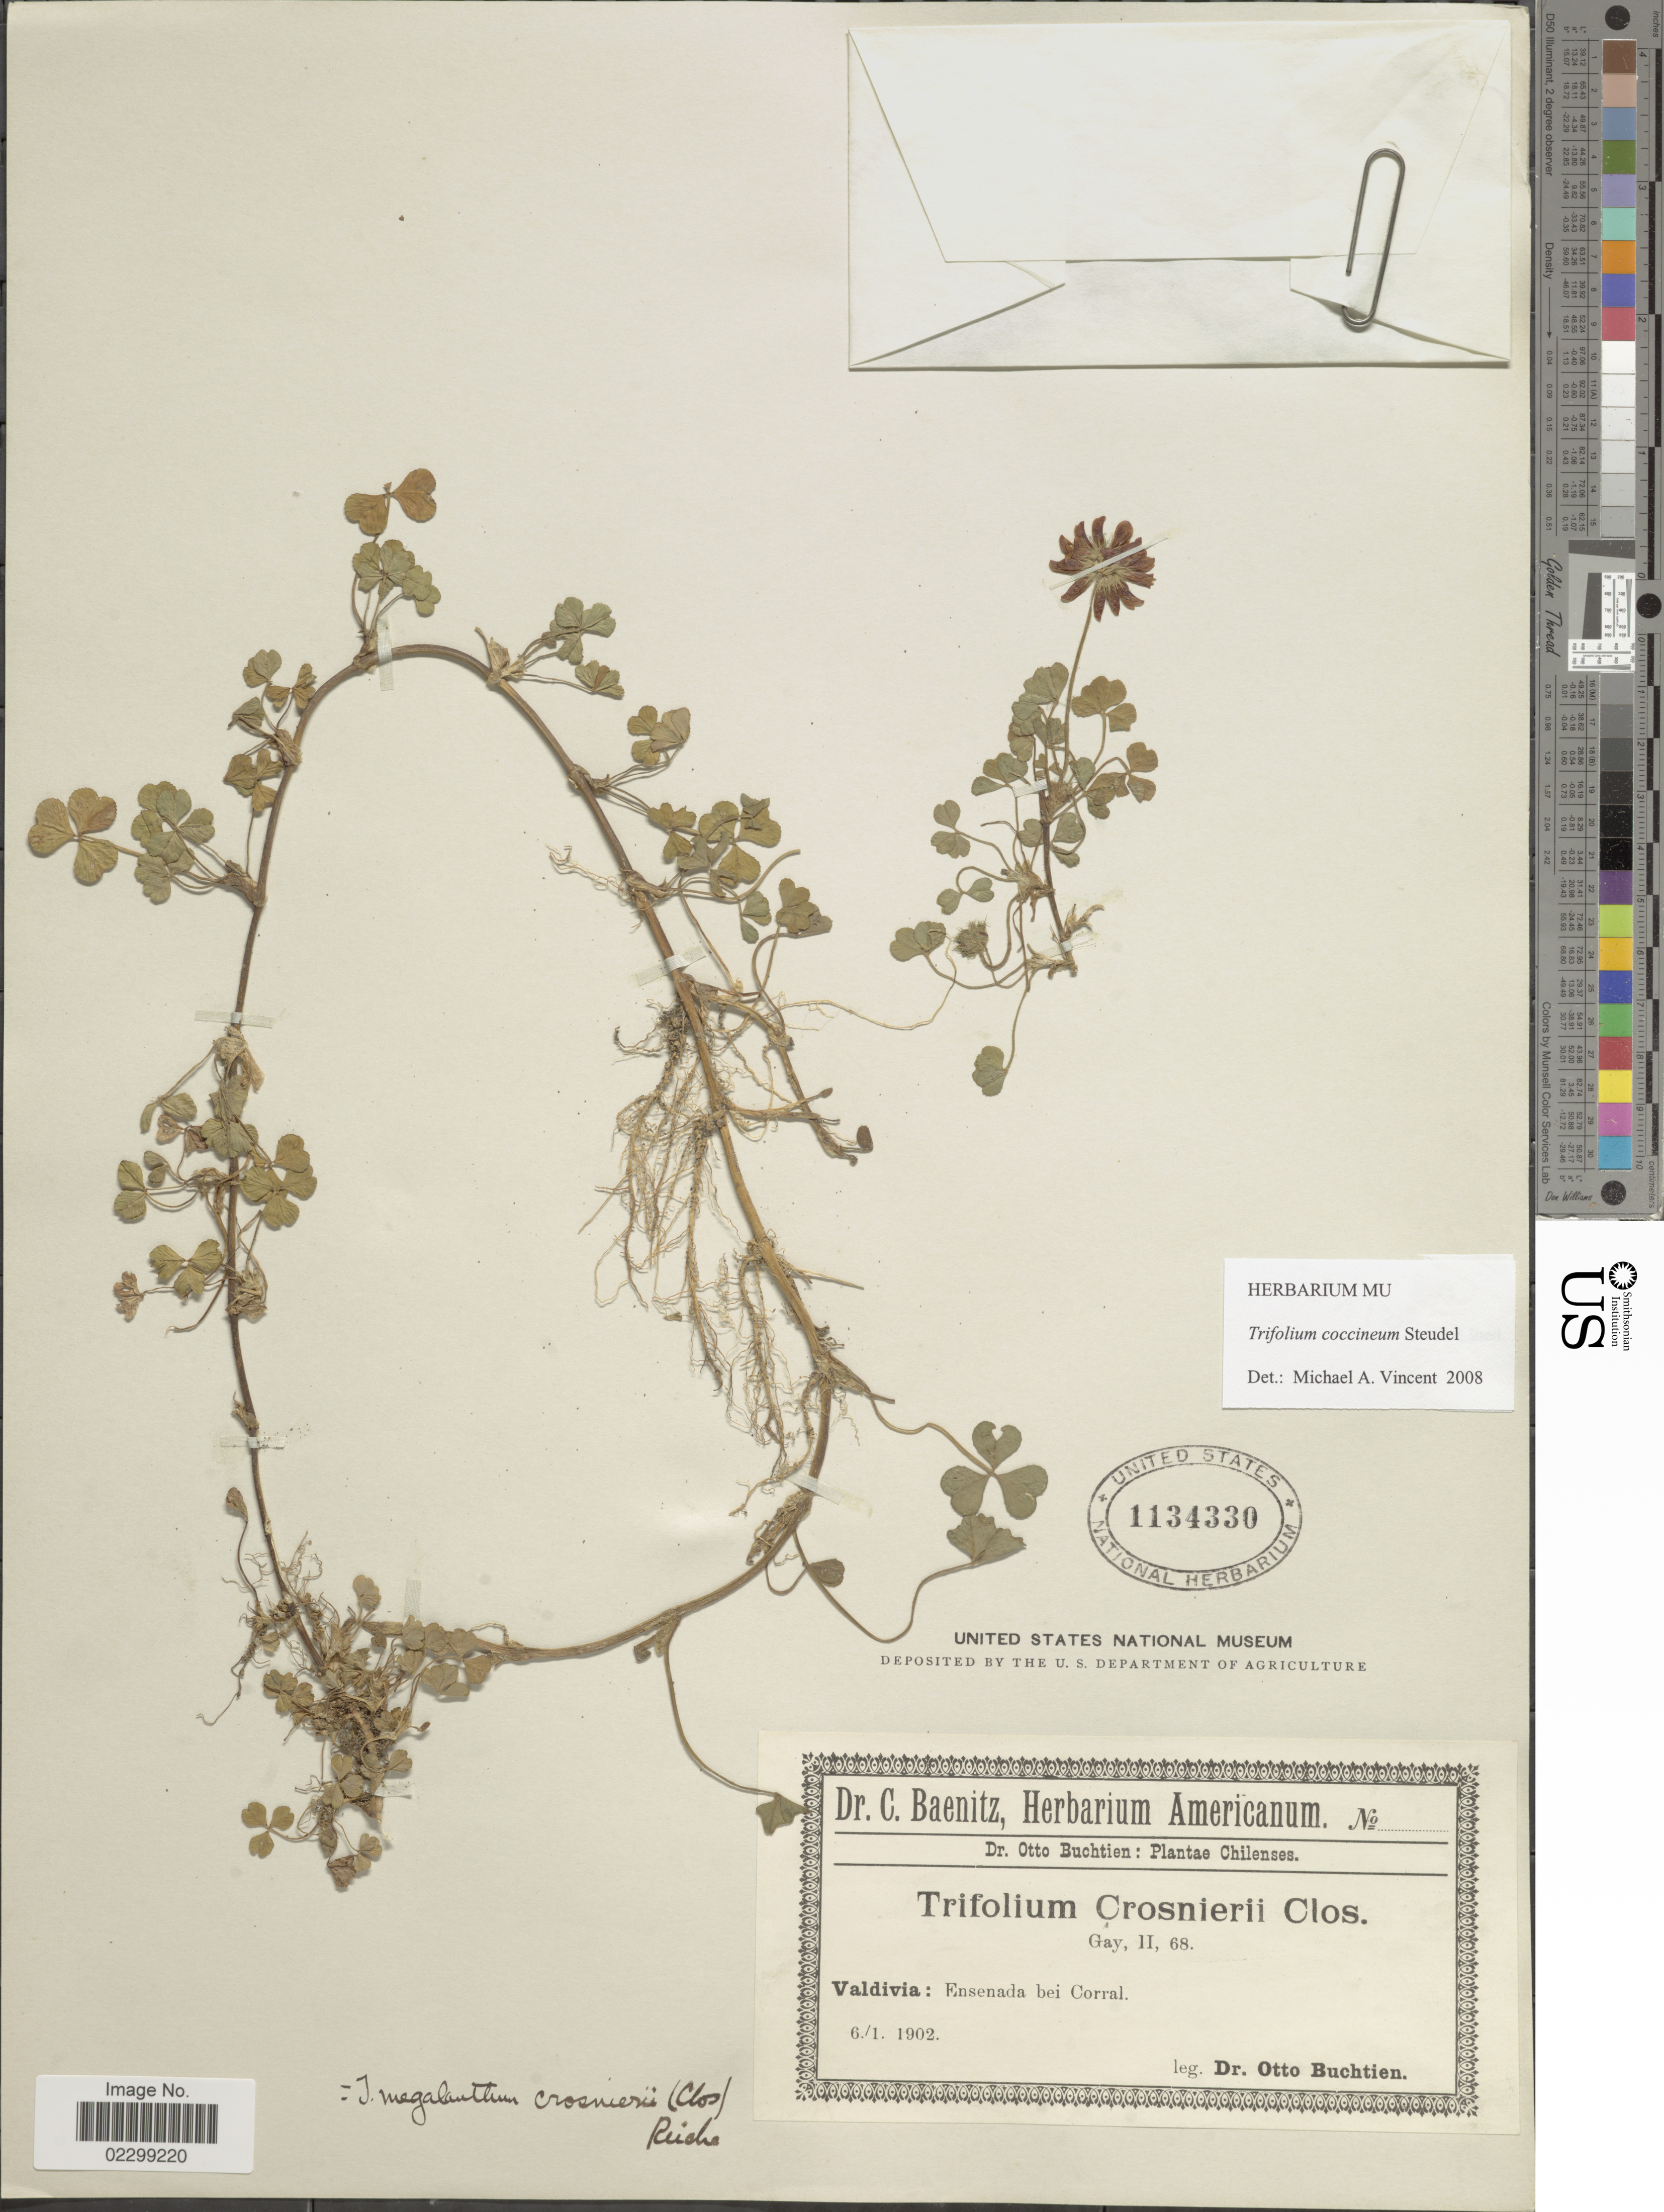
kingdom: Plantae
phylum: Tracheophyta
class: Magnoliopsida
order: Fabales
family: Fabaceae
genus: Trifolium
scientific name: Trifolium concinnum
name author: Phil.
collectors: O. Buchtien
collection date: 1902-01-06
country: Chile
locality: Valdivia: Ensenada bei Corral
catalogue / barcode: US 1134330